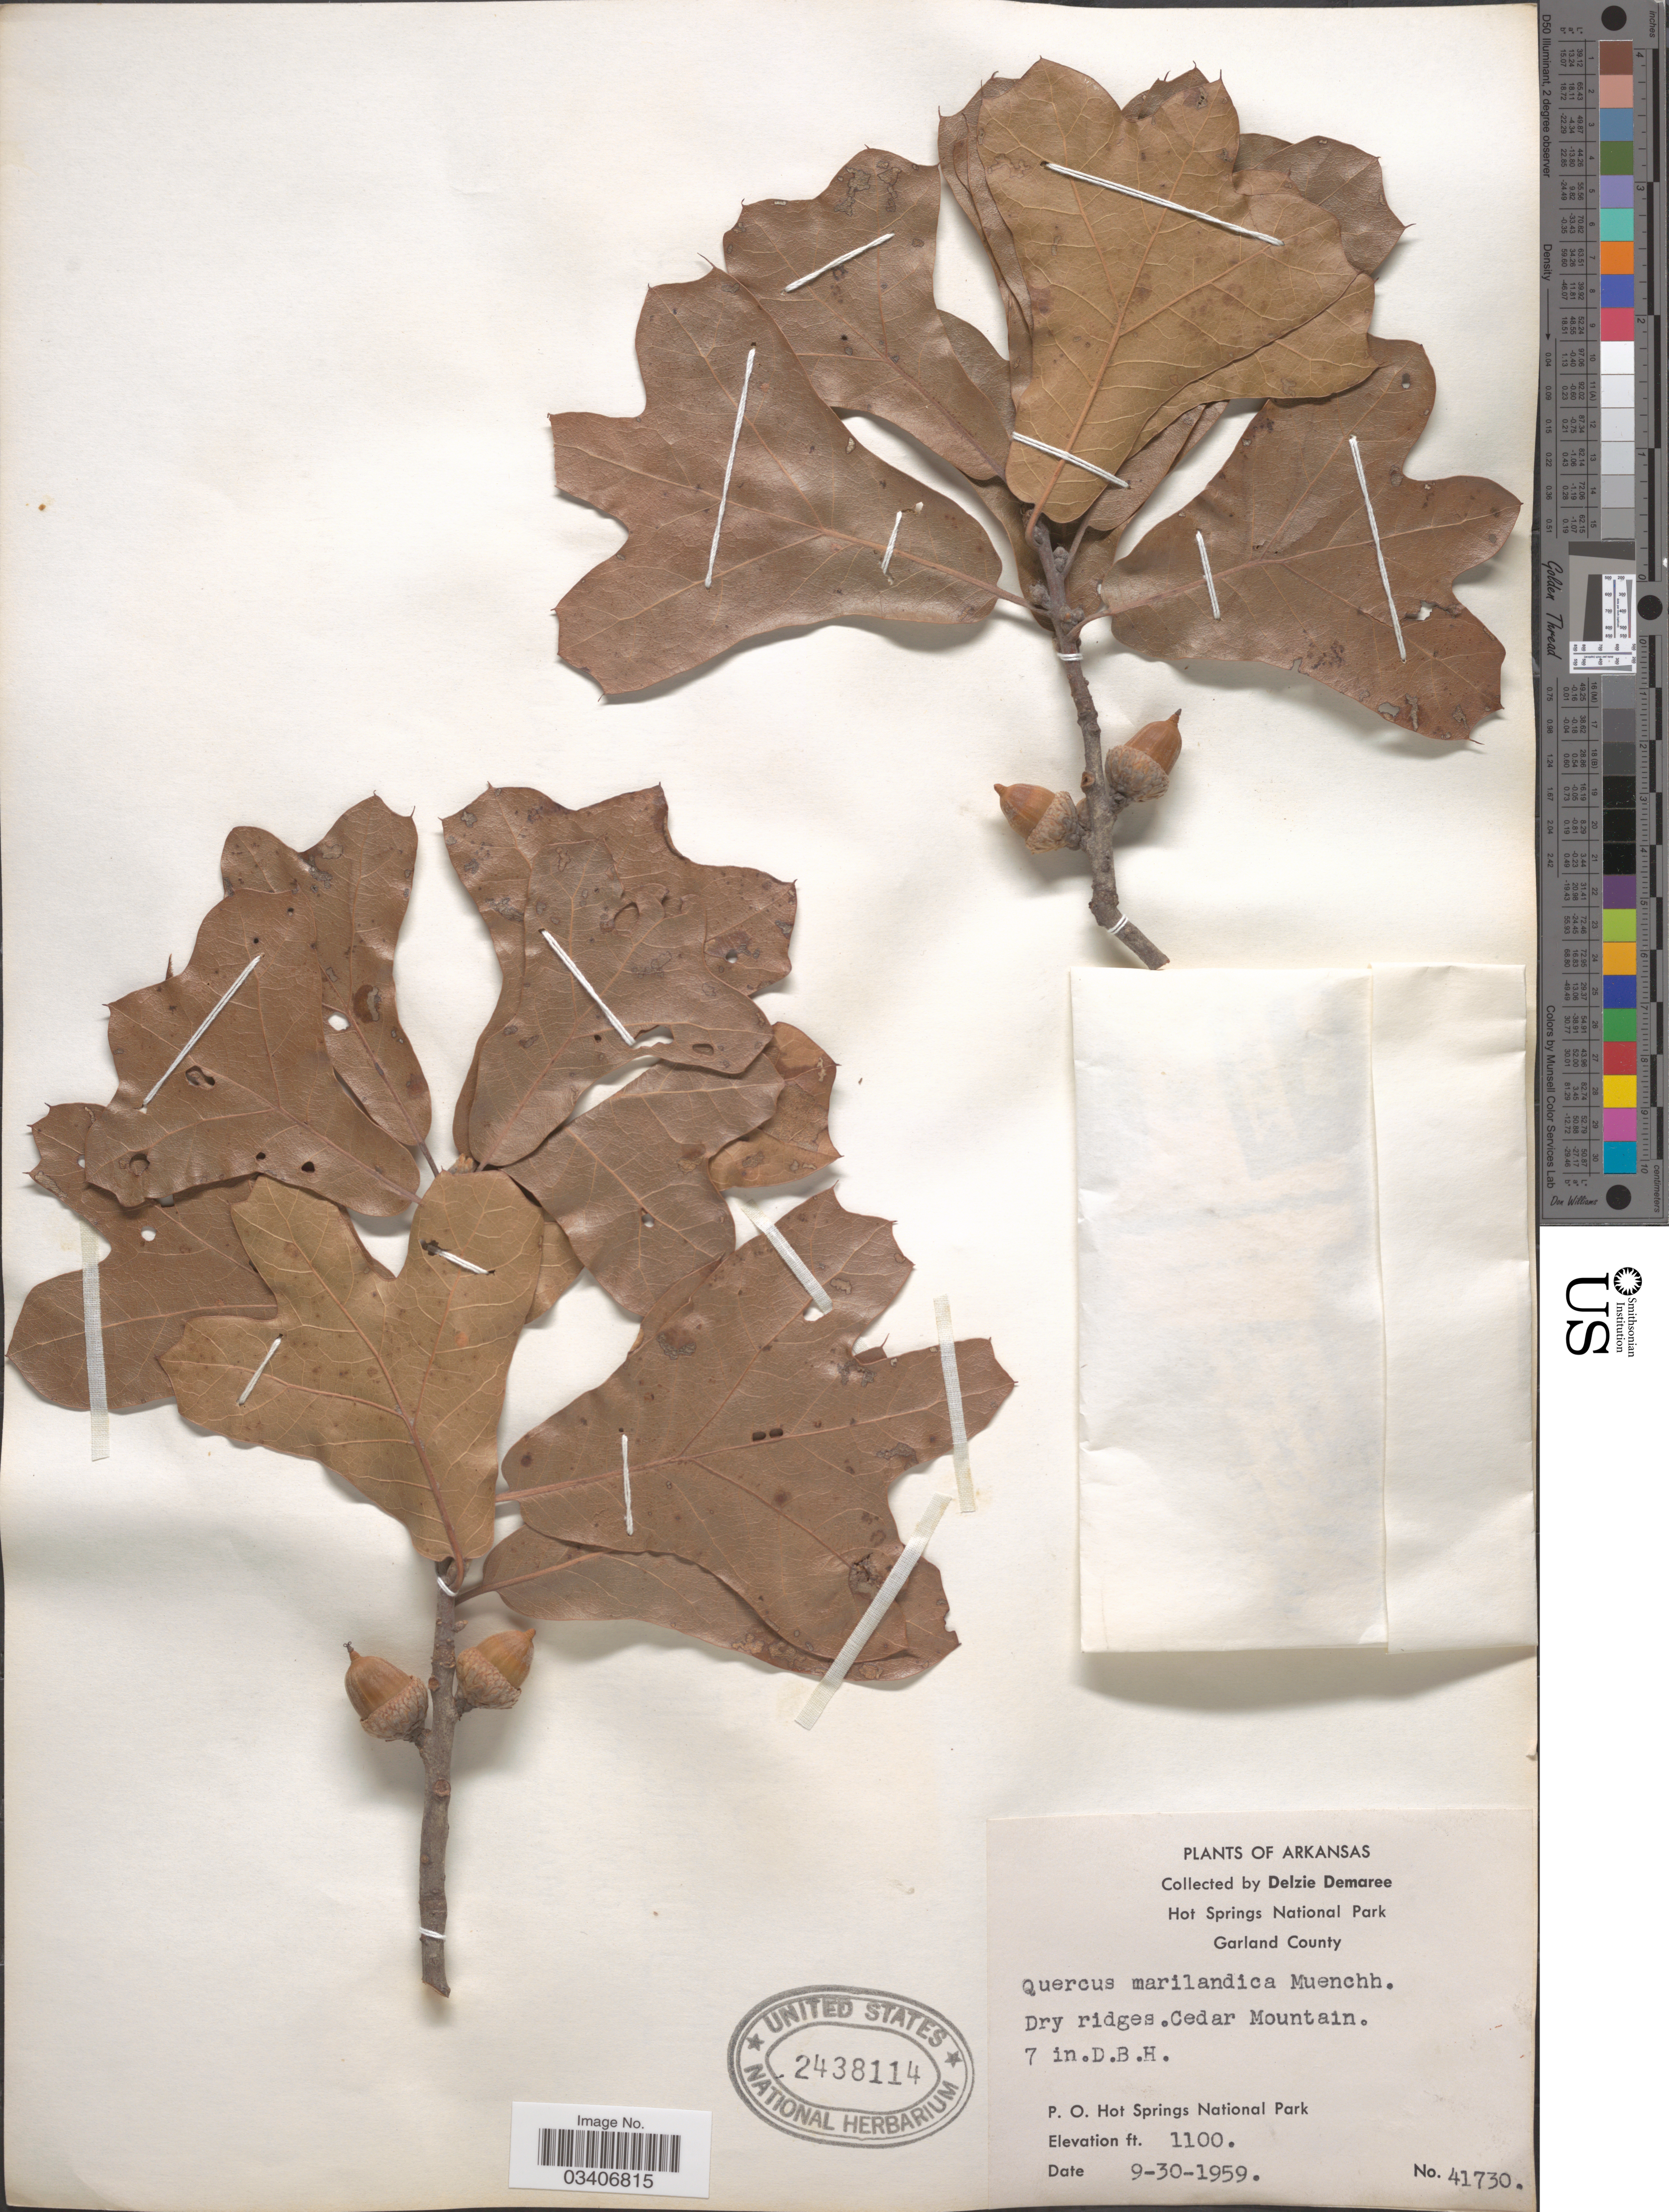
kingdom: Plantae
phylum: Tracheophyta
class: Magnoliopsida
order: Fagales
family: Fagaceae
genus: Quercus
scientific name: Quercus marilandica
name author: (L.) Münchh.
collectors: D. Demaree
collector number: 41730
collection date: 1959-09-30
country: United States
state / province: Arkansas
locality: Hot Springs National Park, Garland County. Cedar Mountain. P. O. Hot Springs National Park.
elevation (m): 335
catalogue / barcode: US 2438114